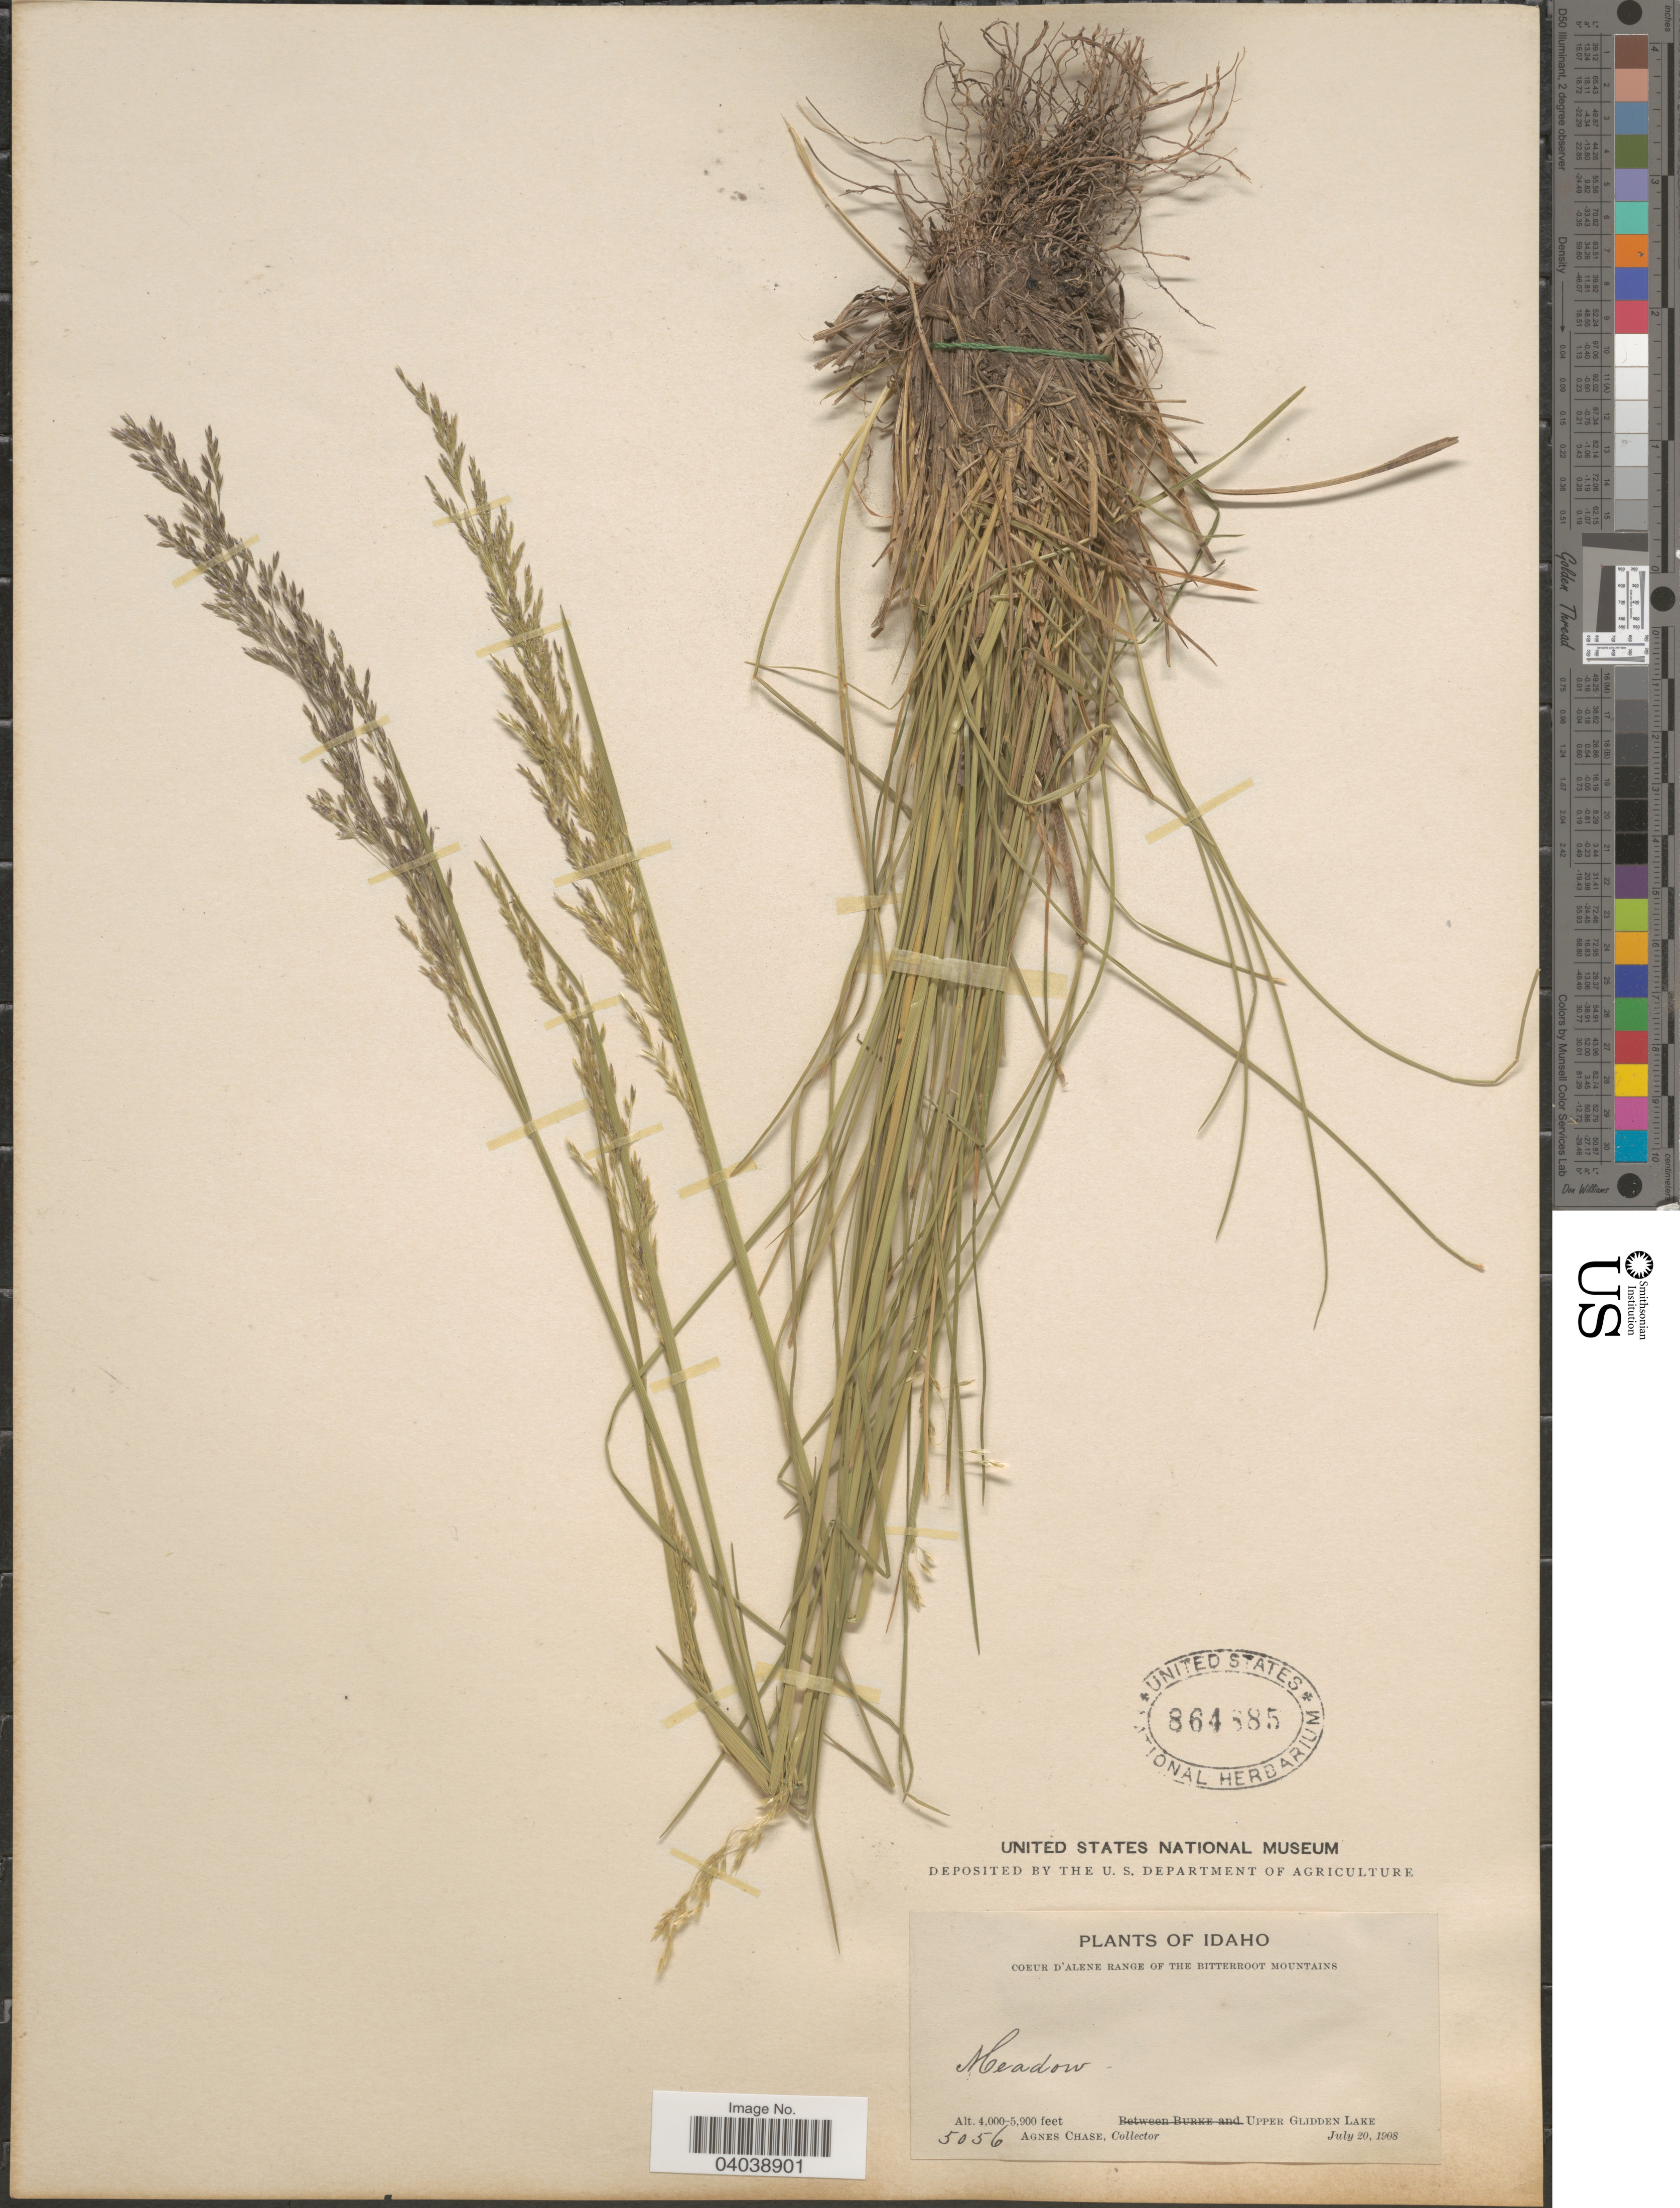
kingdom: Plantae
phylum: Tracheophyta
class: Liliopsida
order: Poales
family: Poaceae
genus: Deschampsia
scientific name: Deschampsia cespitosa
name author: (L.) P. Beauv.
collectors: A. Chase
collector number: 5056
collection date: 1908-07-20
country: United States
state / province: Idaho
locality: Coeur D' Alene Range of the Bitterroot Mountains. Meadow. Upper Glidden Lake.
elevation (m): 1219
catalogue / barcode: US 864685